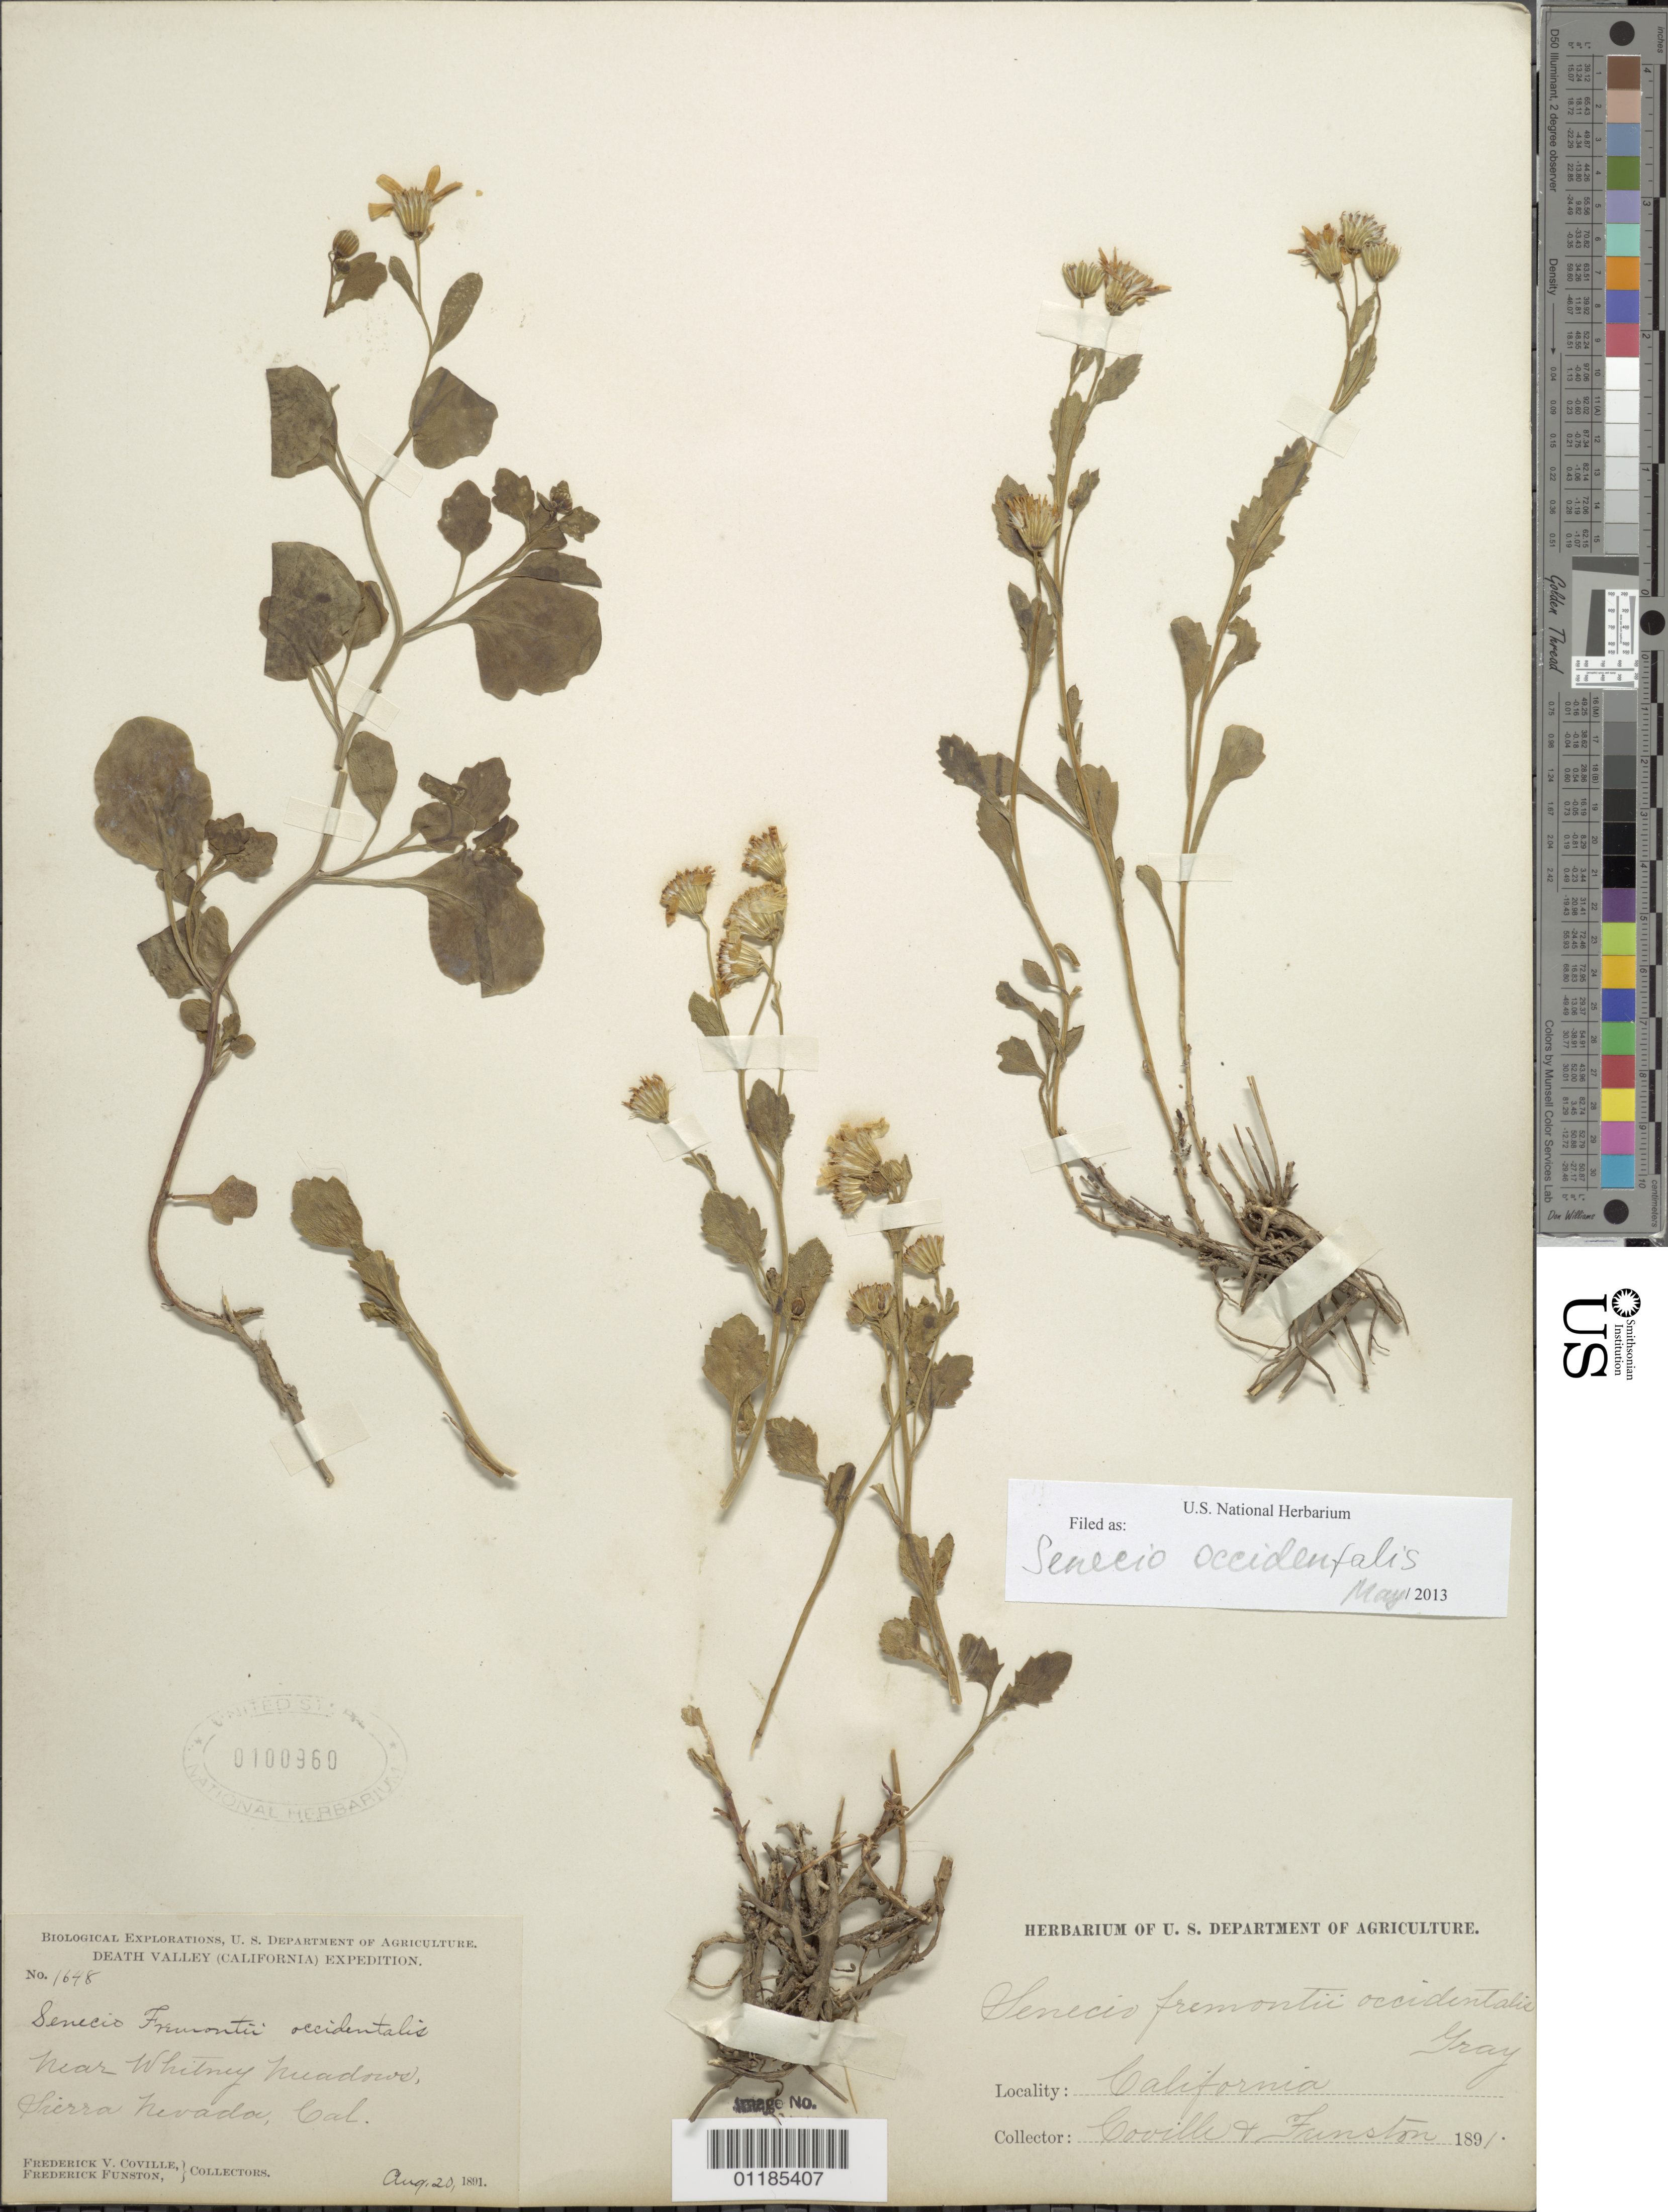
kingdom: Plantae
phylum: Tracheophyta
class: Magnoliopsida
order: Asterales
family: Asteraceae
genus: Senecio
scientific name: Senecio fremontii subsp. occidentalis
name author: (A. Gray) G. W. Douglas & Ruyle-Dougl.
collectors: F. V. Coville & F. Funston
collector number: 1648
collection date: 1891-08-20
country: United States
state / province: California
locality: near Whitney Meadows, Sierra Nevada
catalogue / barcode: US 100960